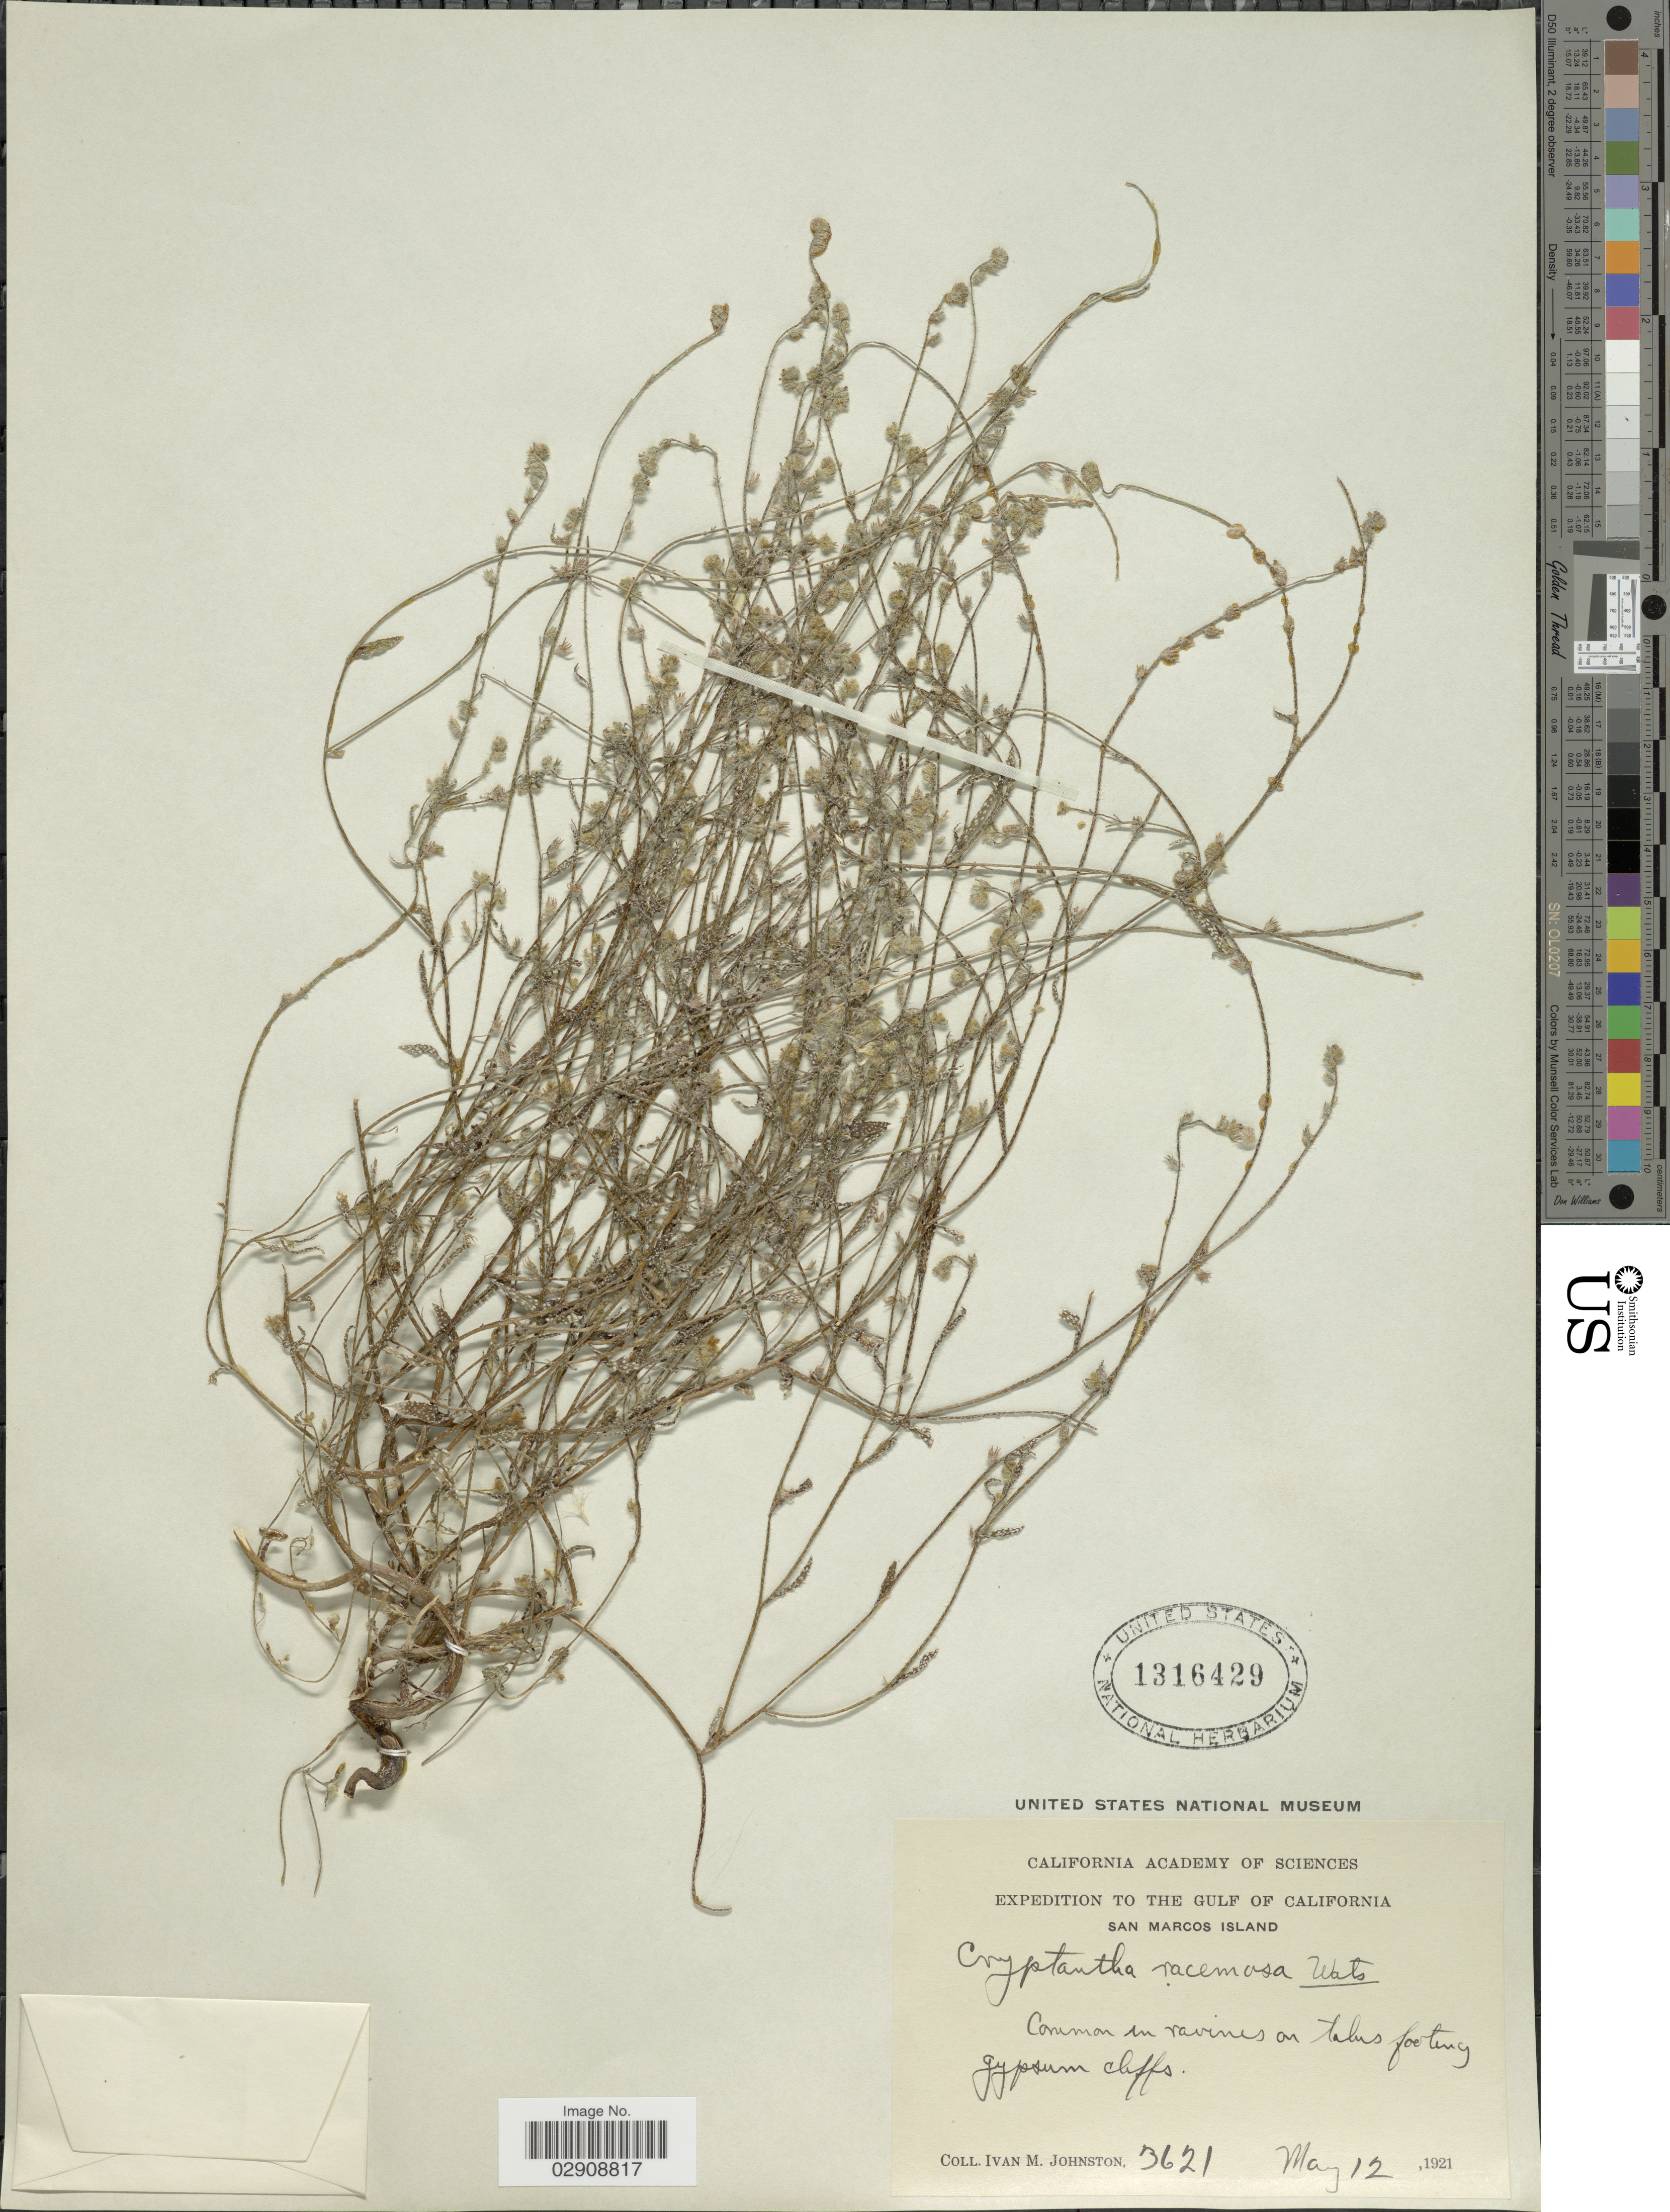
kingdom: Plantae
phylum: Tracheophyta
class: Magnoliopsida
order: Boraginales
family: Boraginaceae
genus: Cryptantha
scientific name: Cryptantha racemosa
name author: (S. Watson) Greene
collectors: I.M. Johnston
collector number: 3621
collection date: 1921-05-12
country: Mexico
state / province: Baja California Sur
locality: The Gulf of California. San Marcos Island.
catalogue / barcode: US 1316429